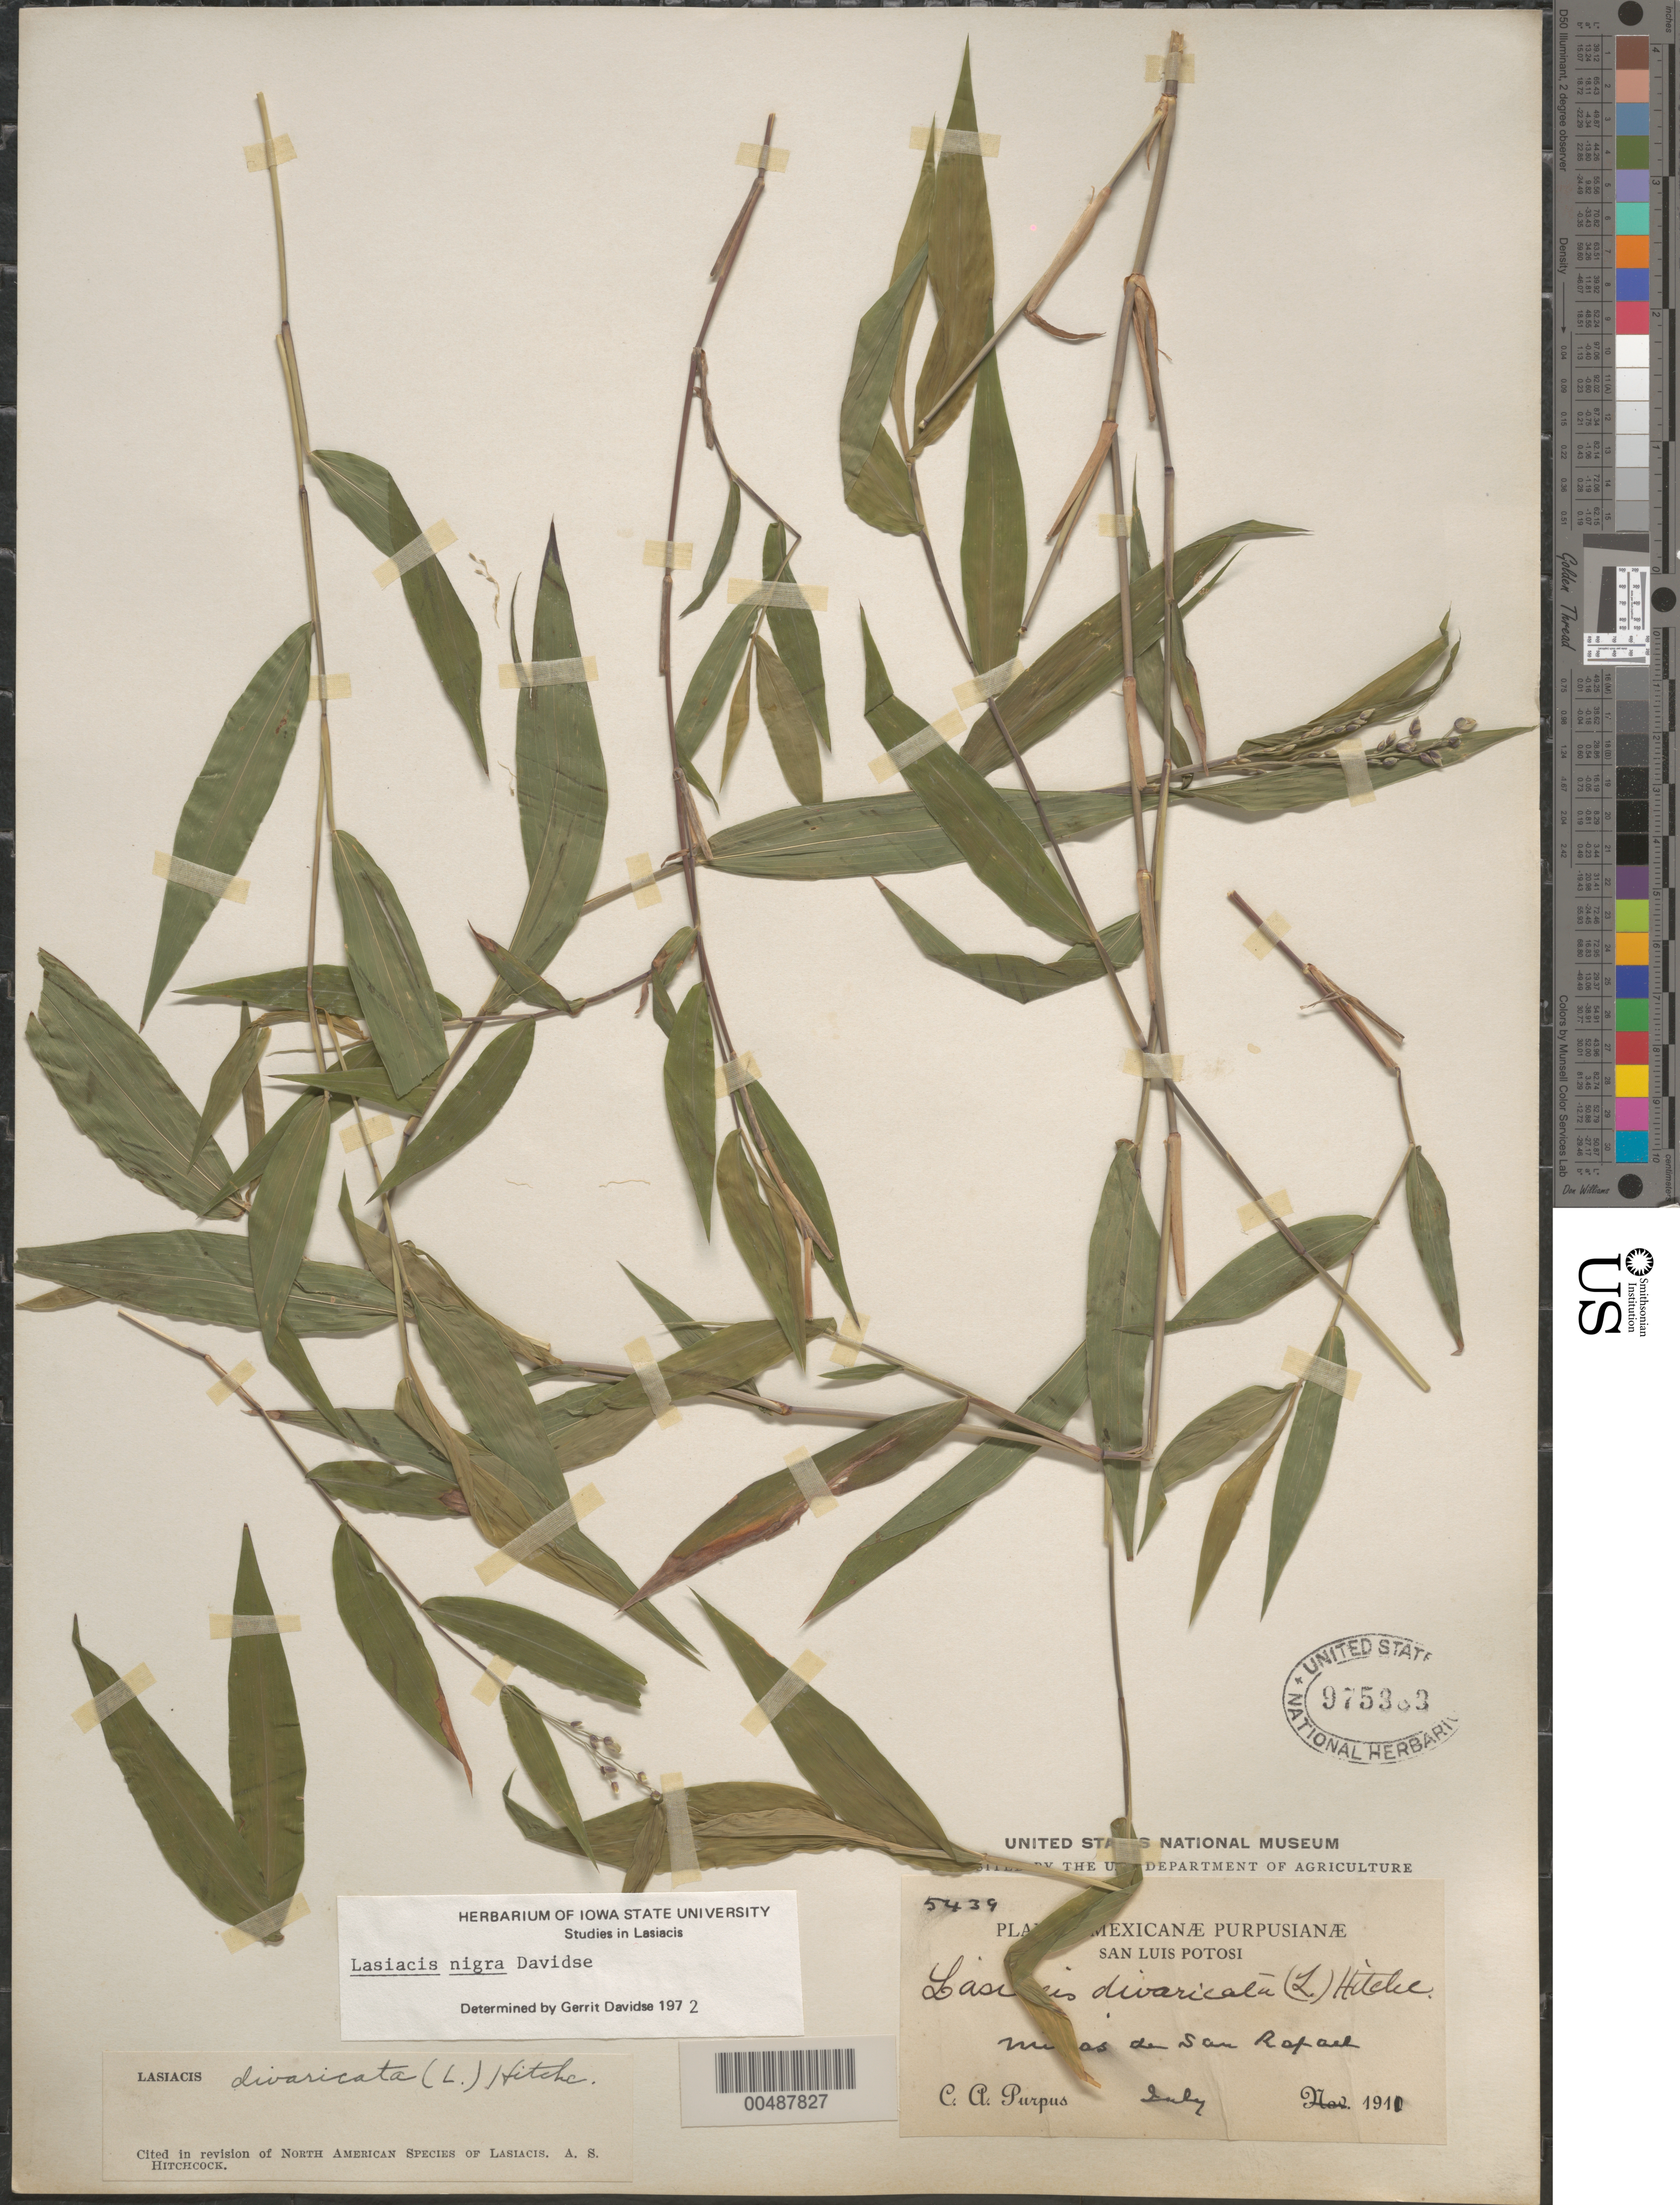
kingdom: Plantae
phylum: Tracheophyta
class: Liliopsida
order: Poales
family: Poaceae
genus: Lasiacis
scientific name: Lasiacis maxonii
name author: Swallen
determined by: Davidse, Gerrit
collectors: C. A. Purpus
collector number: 5439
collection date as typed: Jul 1911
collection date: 1911-07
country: Mexico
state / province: San Luis Potosi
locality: Minas de San Rafael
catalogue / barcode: US 975383